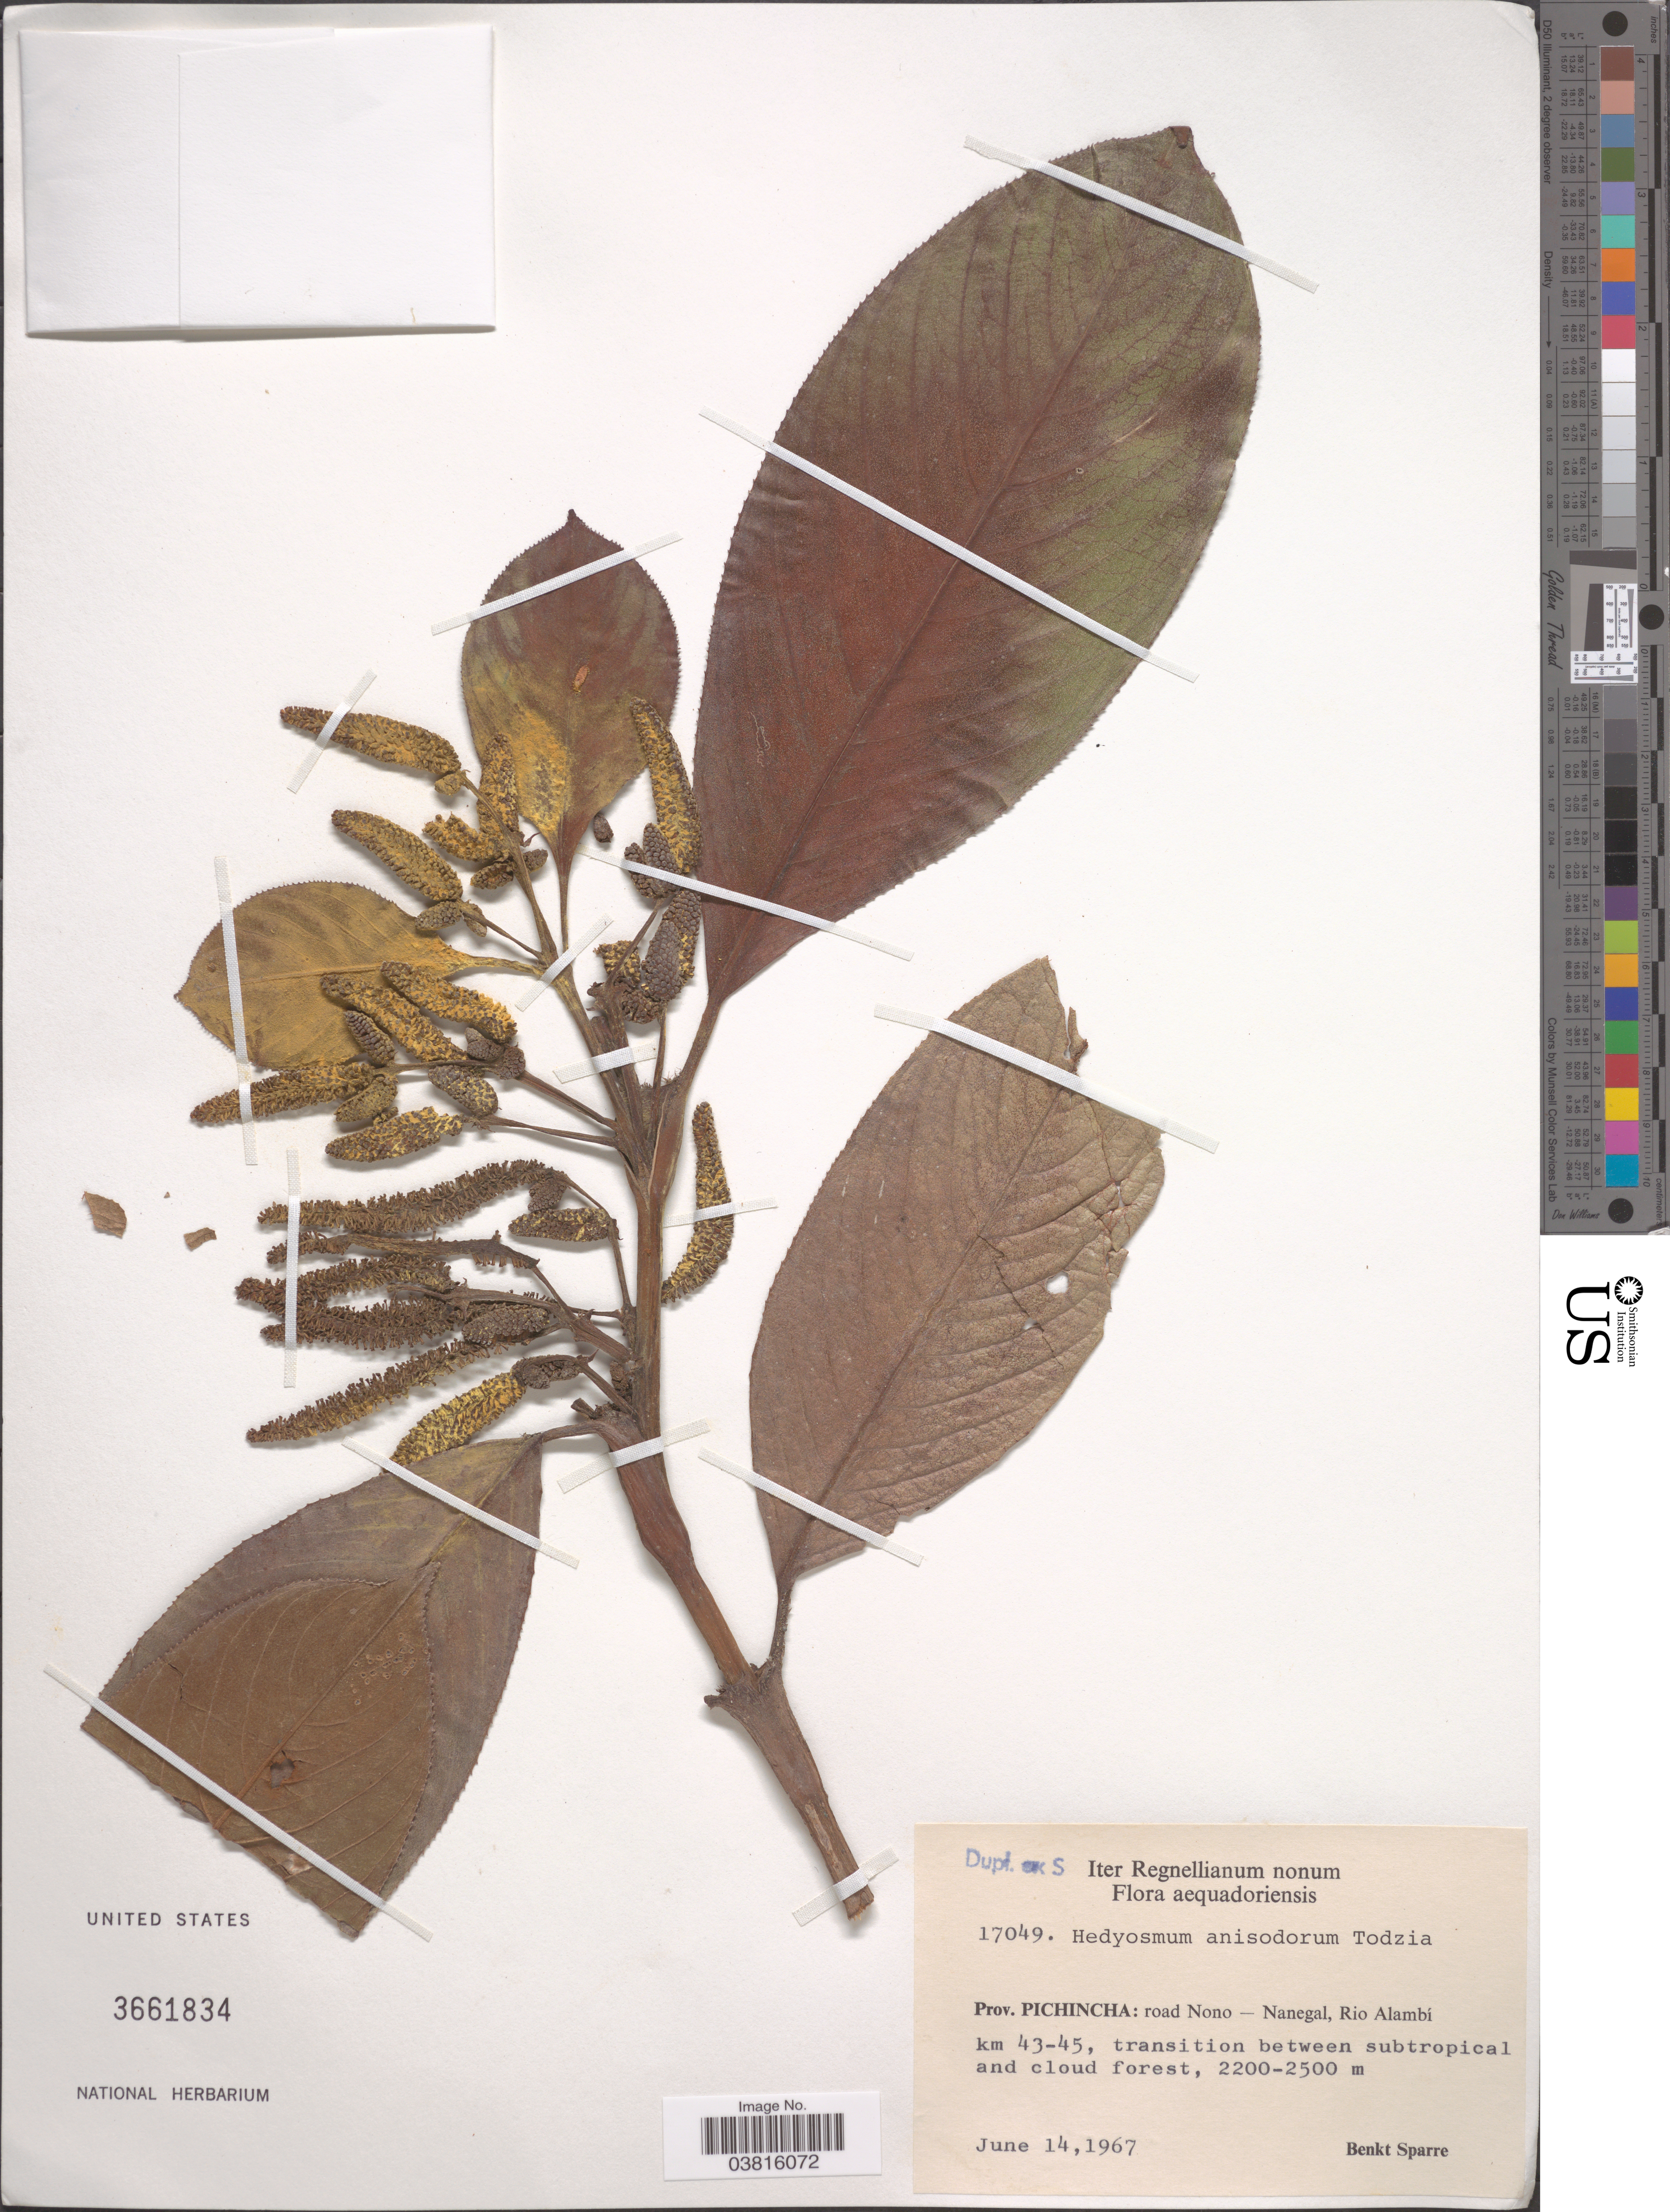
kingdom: Plantae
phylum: Tracheophyta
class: Magnoliopsida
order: Chloranthales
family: Chloranthaceae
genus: Hedyosmum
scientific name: Hedyosmum anisodorum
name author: Todzia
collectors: B. Sparre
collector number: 17049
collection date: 1967-06-14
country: Ecuador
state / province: Pichincha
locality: Road Nono- Nanegal, Rio Alambí. Km 43-45.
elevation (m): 2200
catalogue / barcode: US 3661834